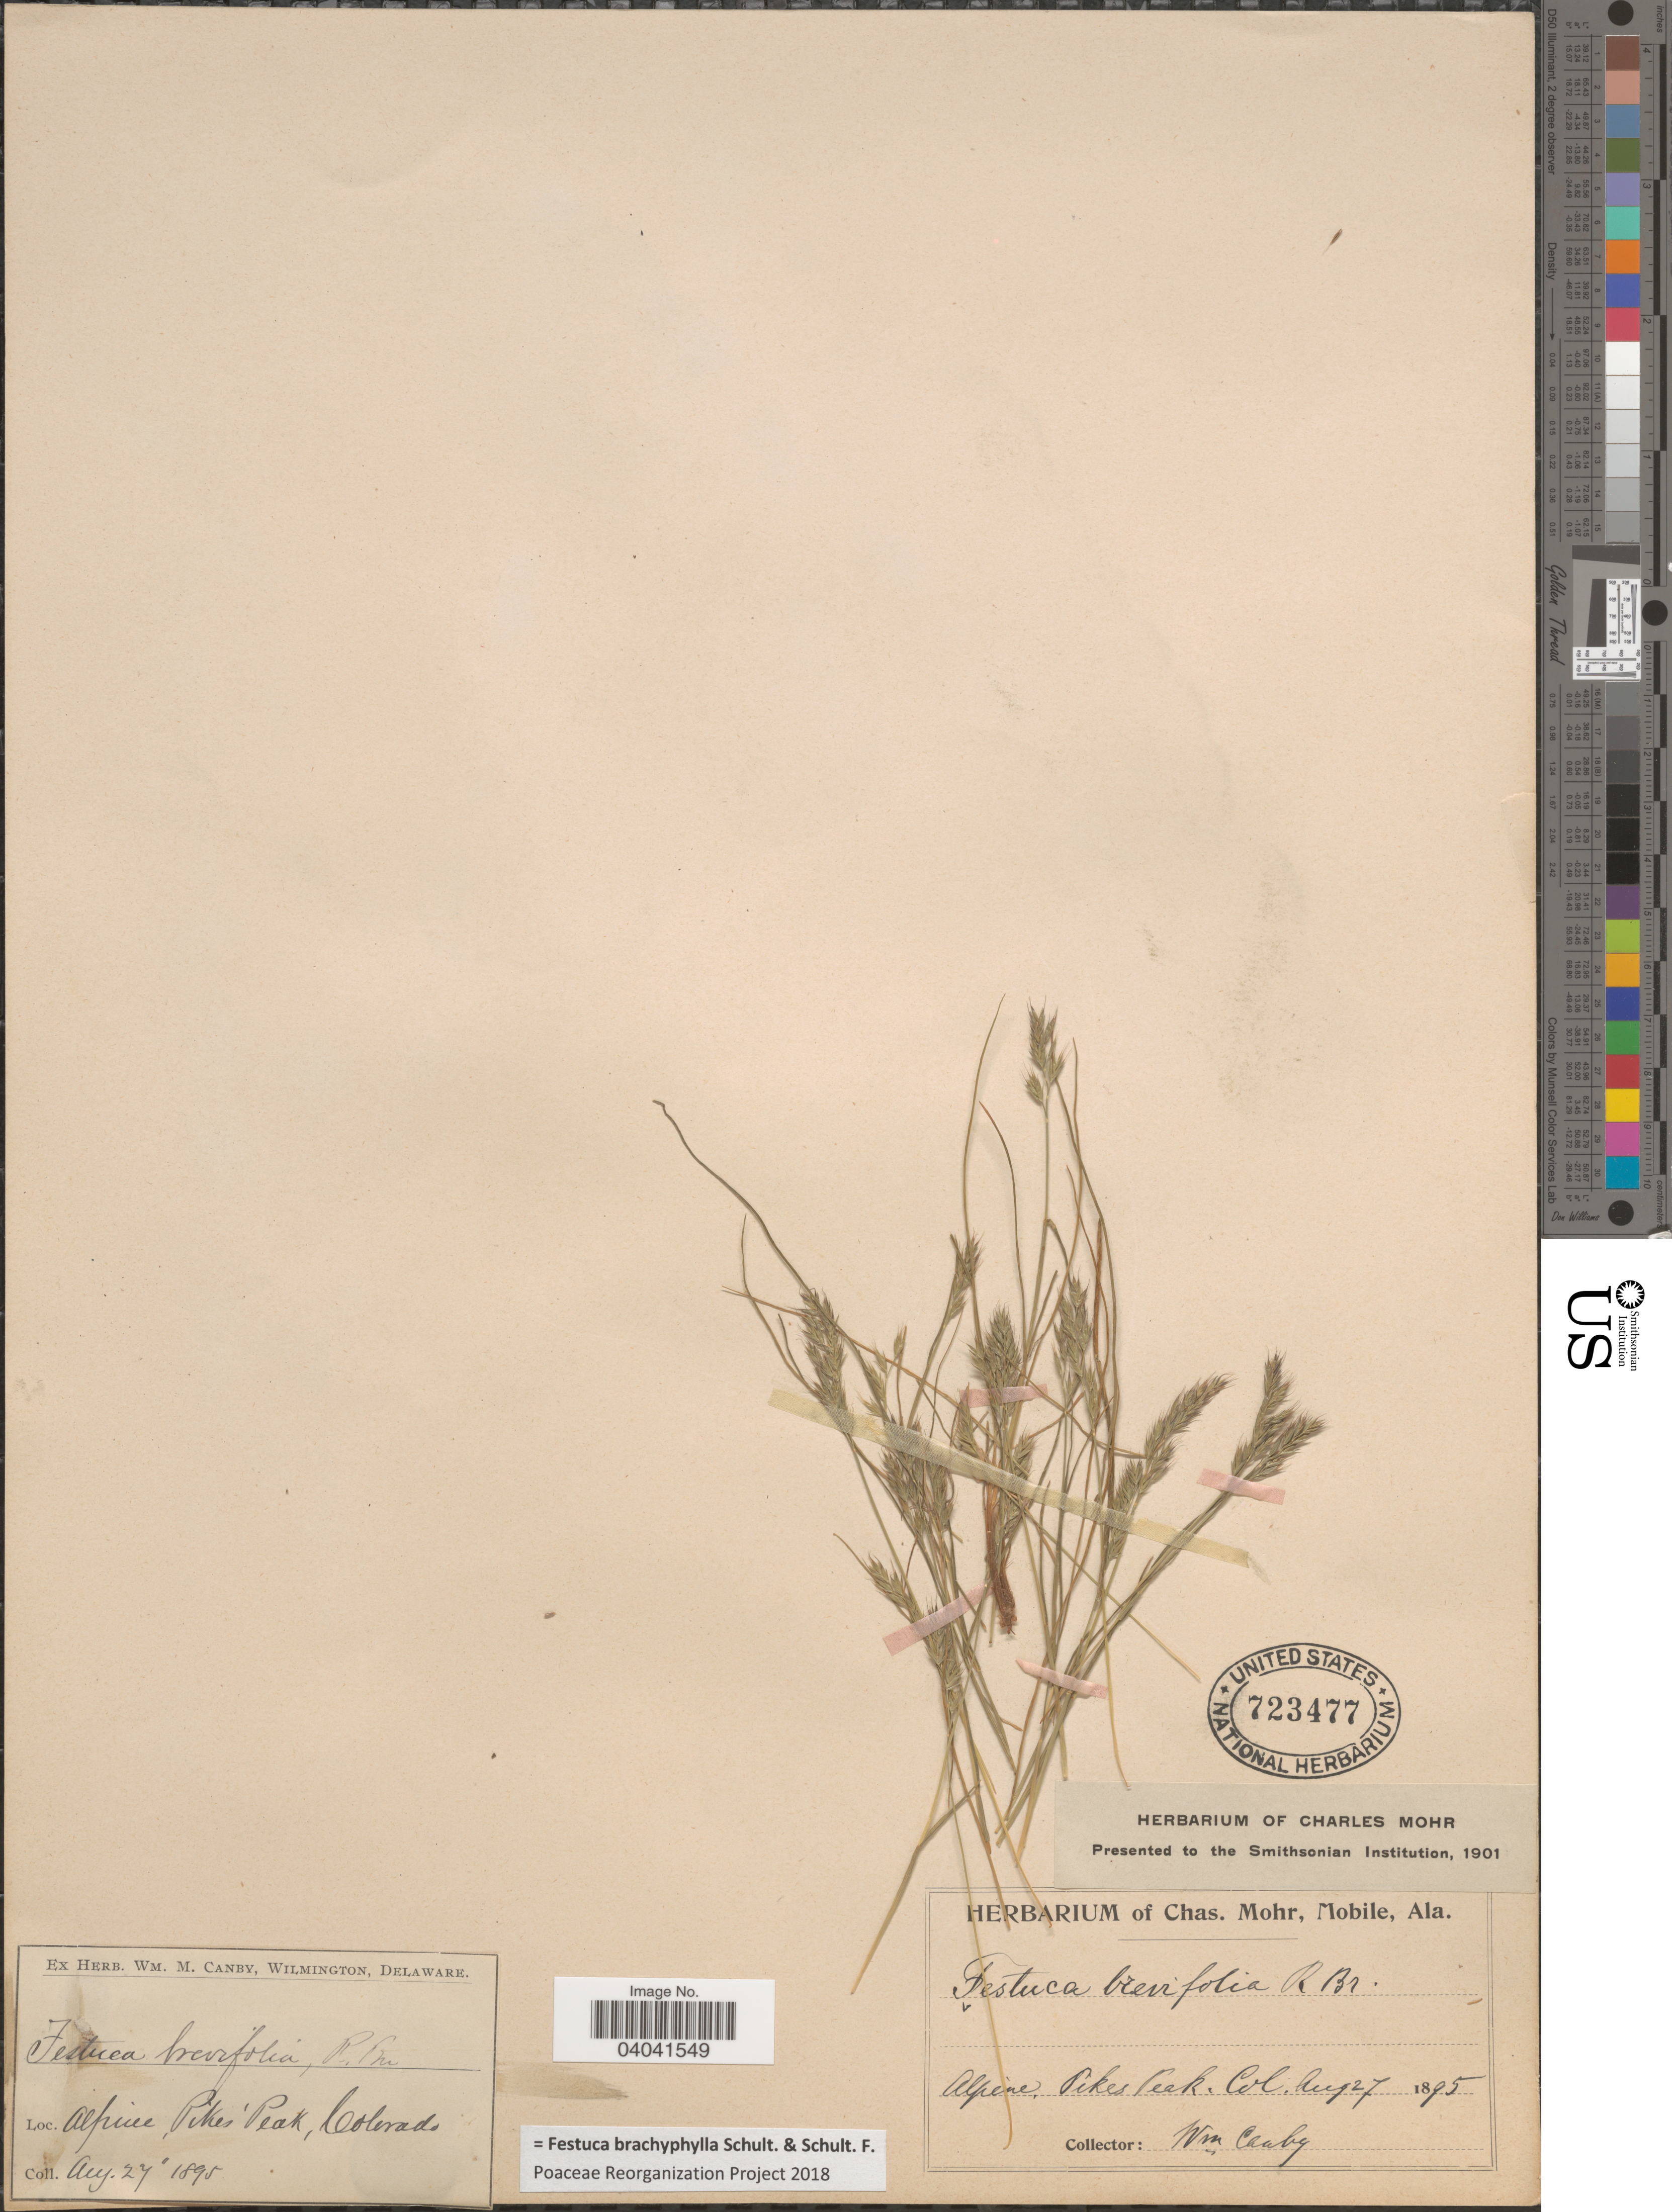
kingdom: Plantae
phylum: Tracheophyta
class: Liliopsida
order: Poales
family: Poaceae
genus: Festuca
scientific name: Festuca brachyphylla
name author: Schult. & Schult. f.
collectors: W. Canby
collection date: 1895-08-27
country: United States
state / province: Colorado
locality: Alpine, Pike's Peak.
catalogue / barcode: US 723477